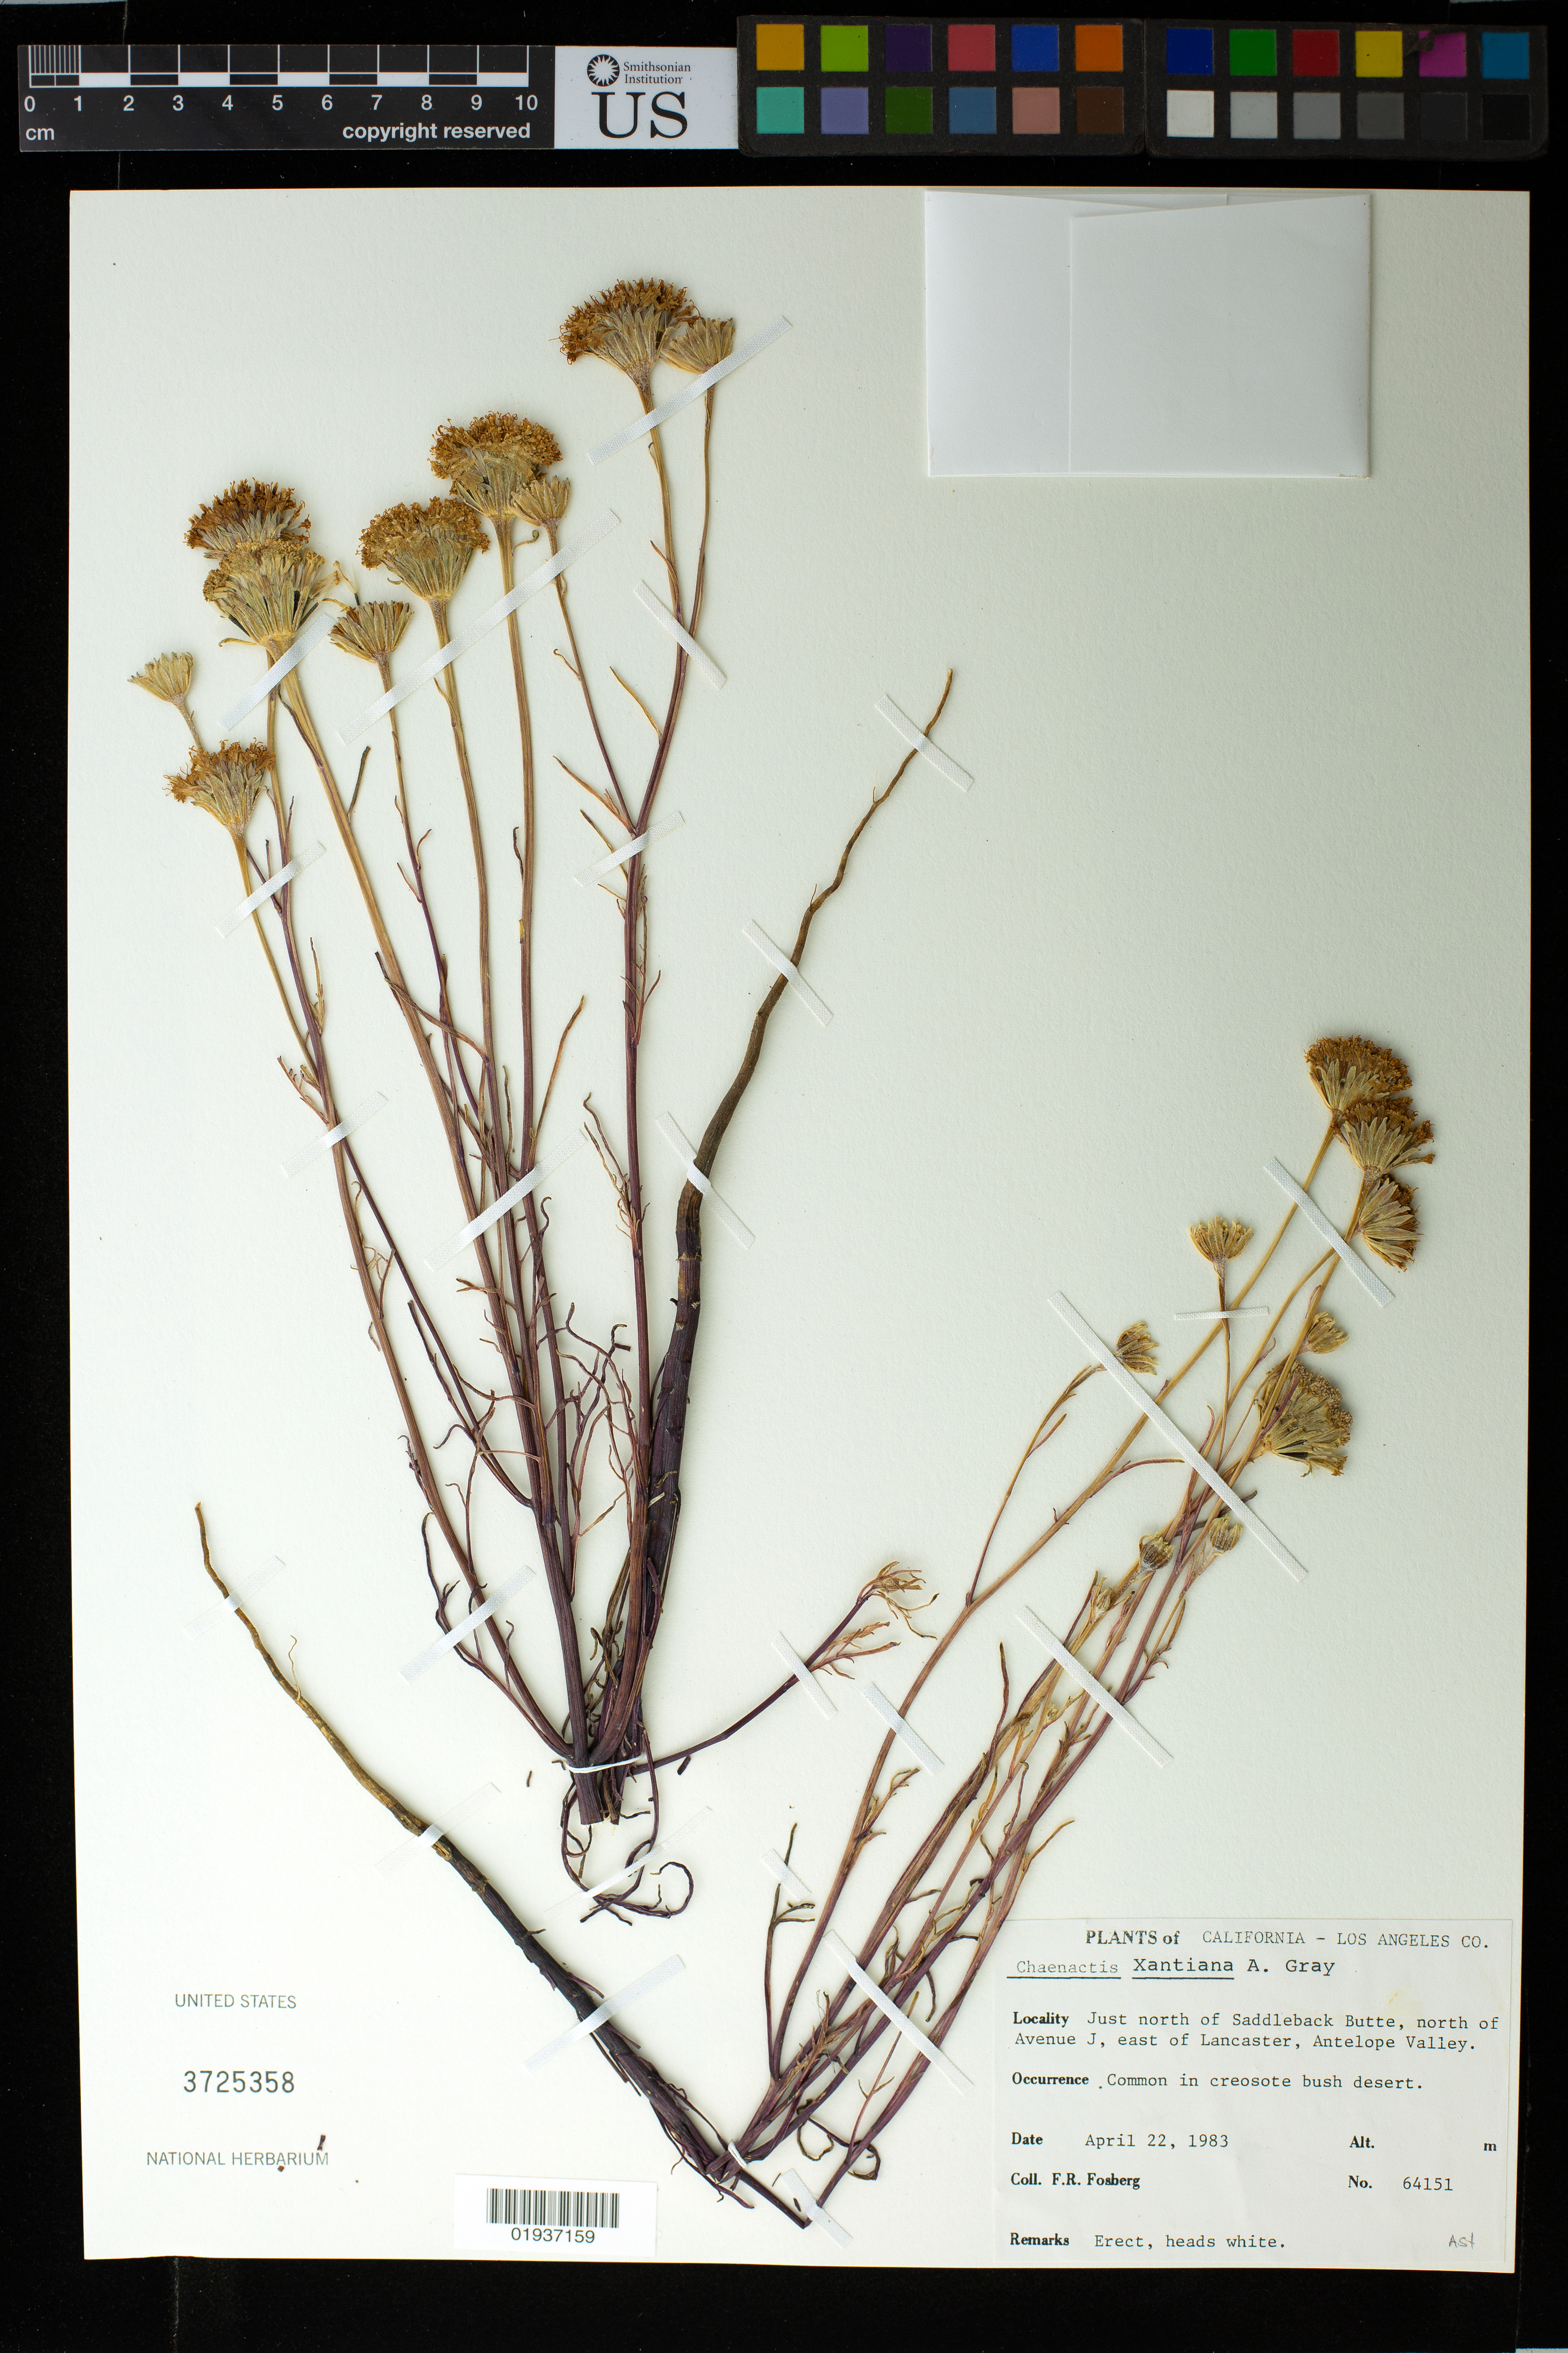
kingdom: Plantae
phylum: Tracheophyta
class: Magnoliopsida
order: Asterales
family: Asteraceae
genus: Chaenactis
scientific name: Chaenactis xantiana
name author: A. Gray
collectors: F. R. Fosberg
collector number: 64151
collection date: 1983-04-22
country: United States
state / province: California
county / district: Los Angeles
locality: Los Angeles Co., Just north of Saddleback Butte, north of Avenue J, east of Lancaster, Antelope Valley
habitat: Creosote bush desert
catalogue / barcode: US 3725358